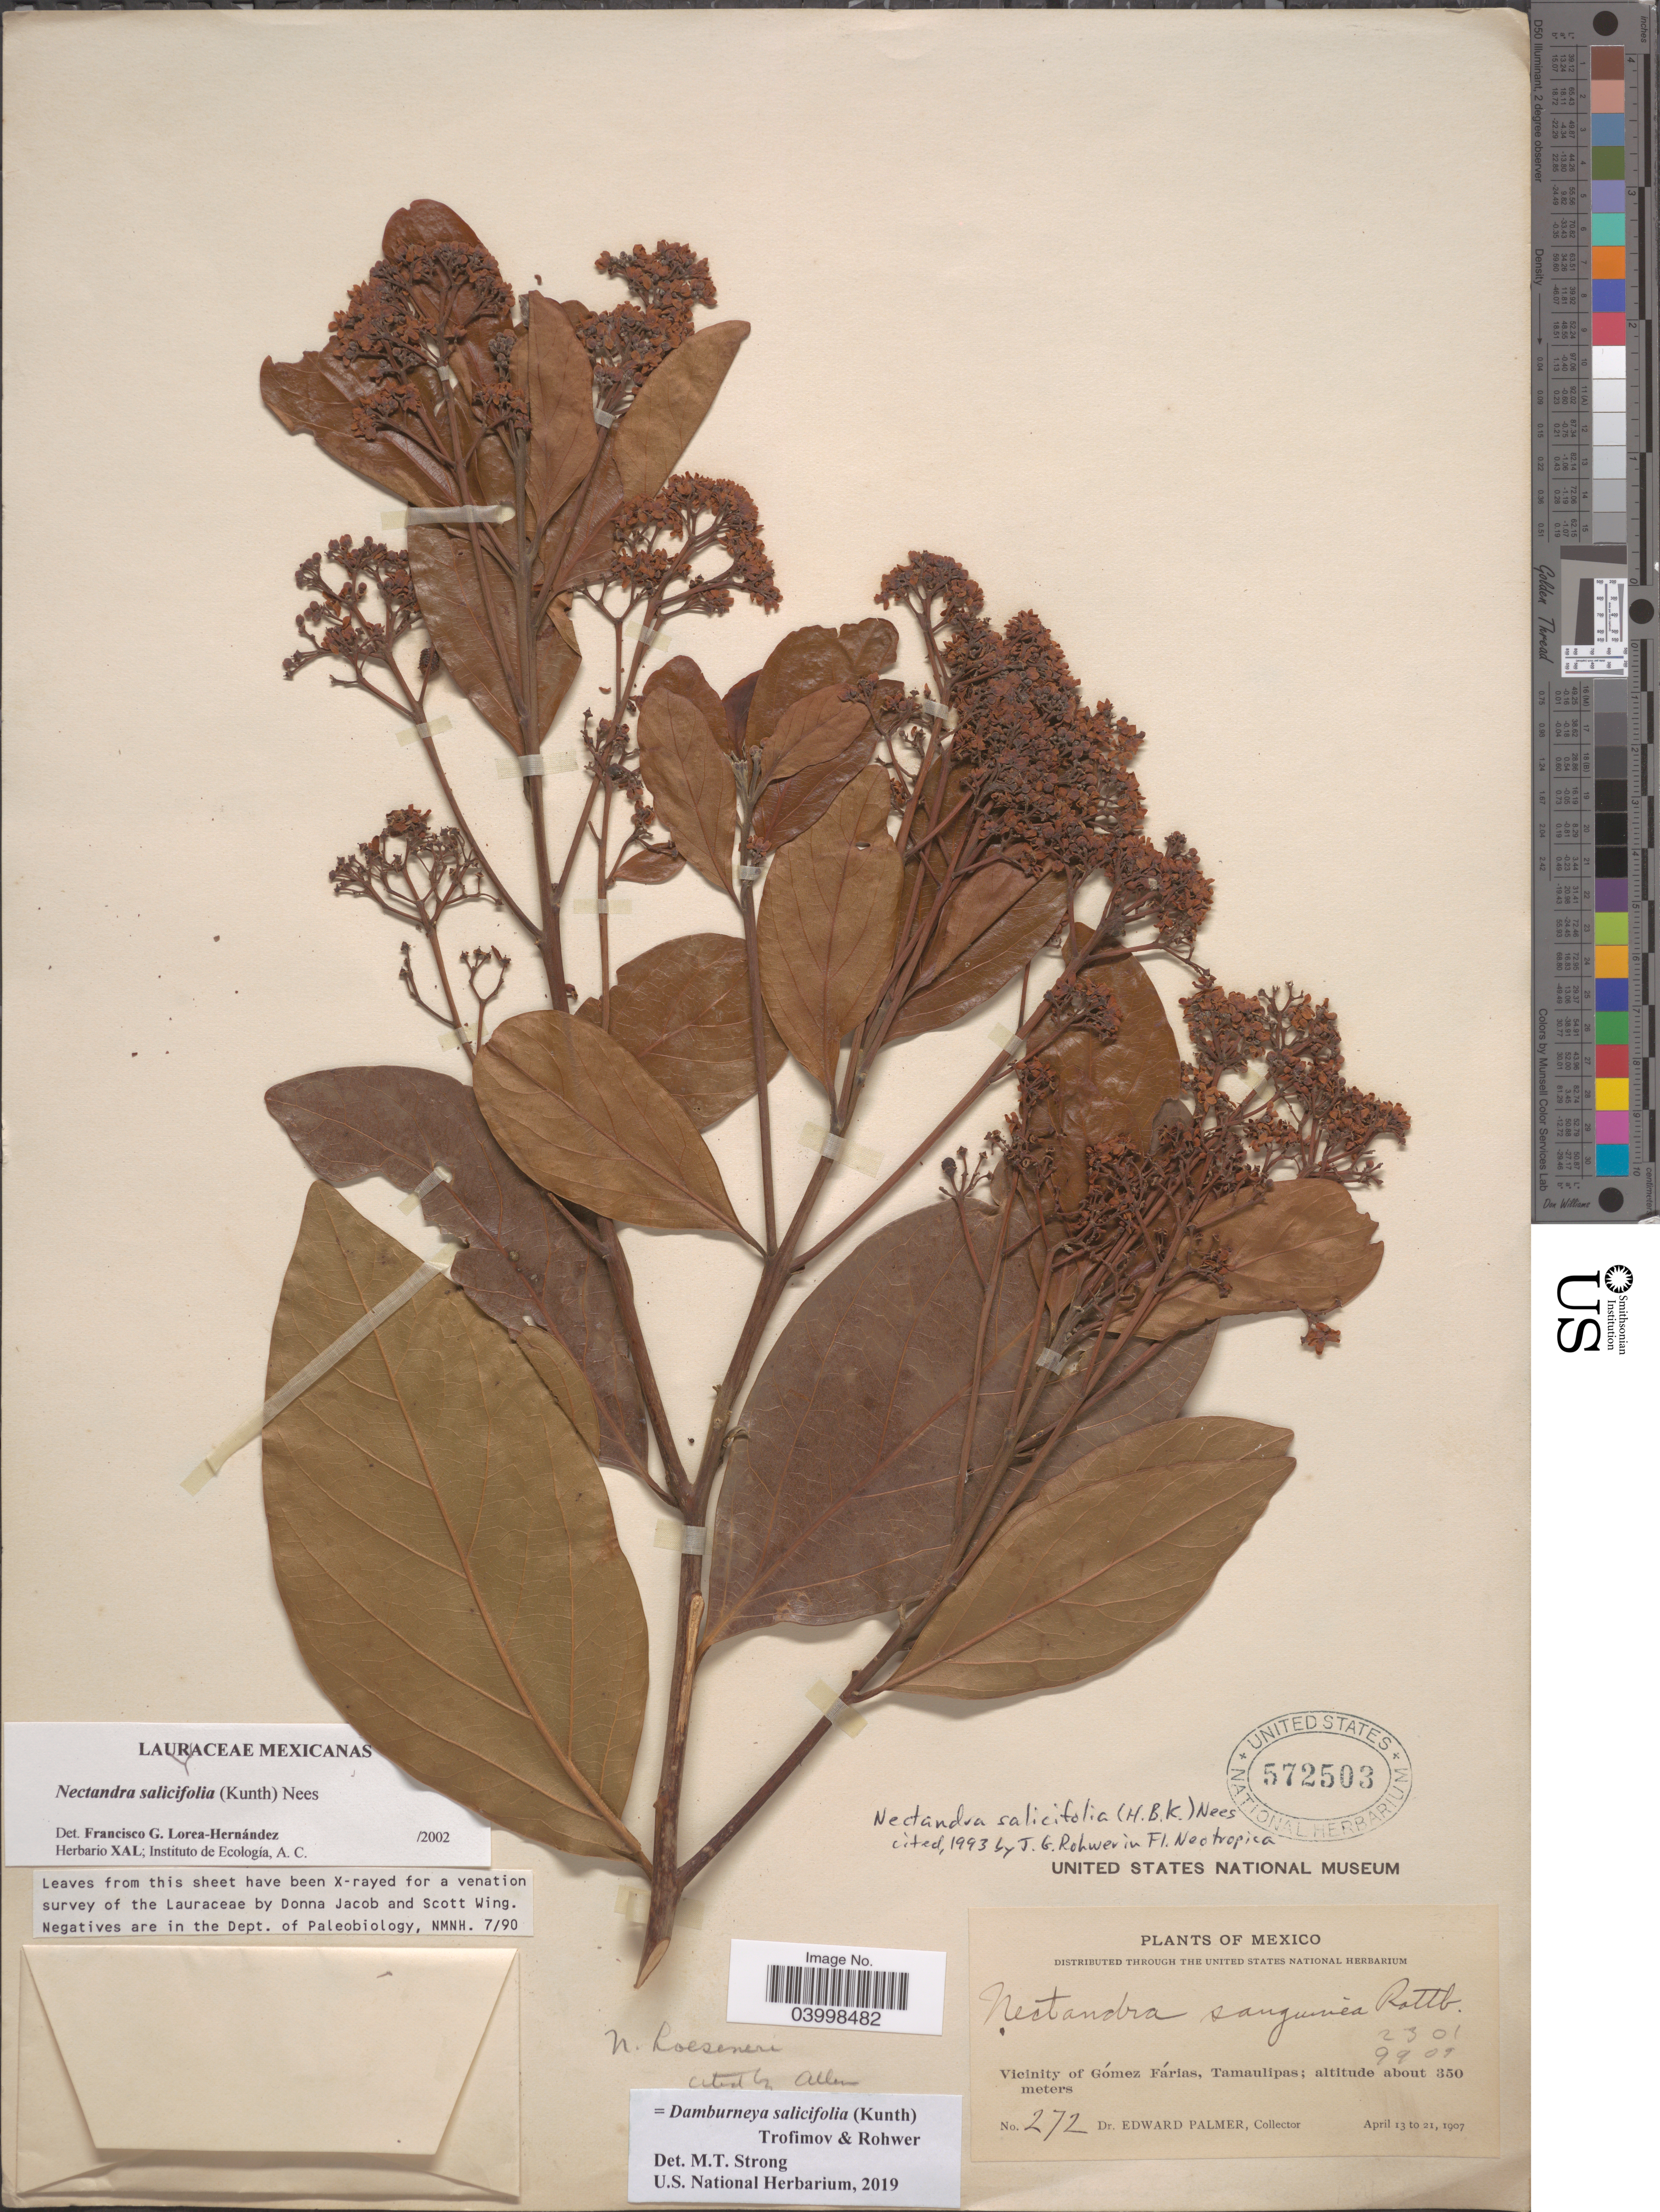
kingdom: Plantae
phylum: Tracheophyta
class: Magnoliopsida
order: Laurales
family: Lauraceae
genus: Damburneya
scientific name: Damburneya salicifolia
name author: (Kunth) Trofimov & Rohwer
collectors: E. Palmer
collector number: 272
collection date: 1907-04-13/1907-04-21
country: Mexico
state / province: Tamaulipas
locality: Vicinity of Gómez Fárias.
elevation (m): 350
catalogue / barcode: US 572503